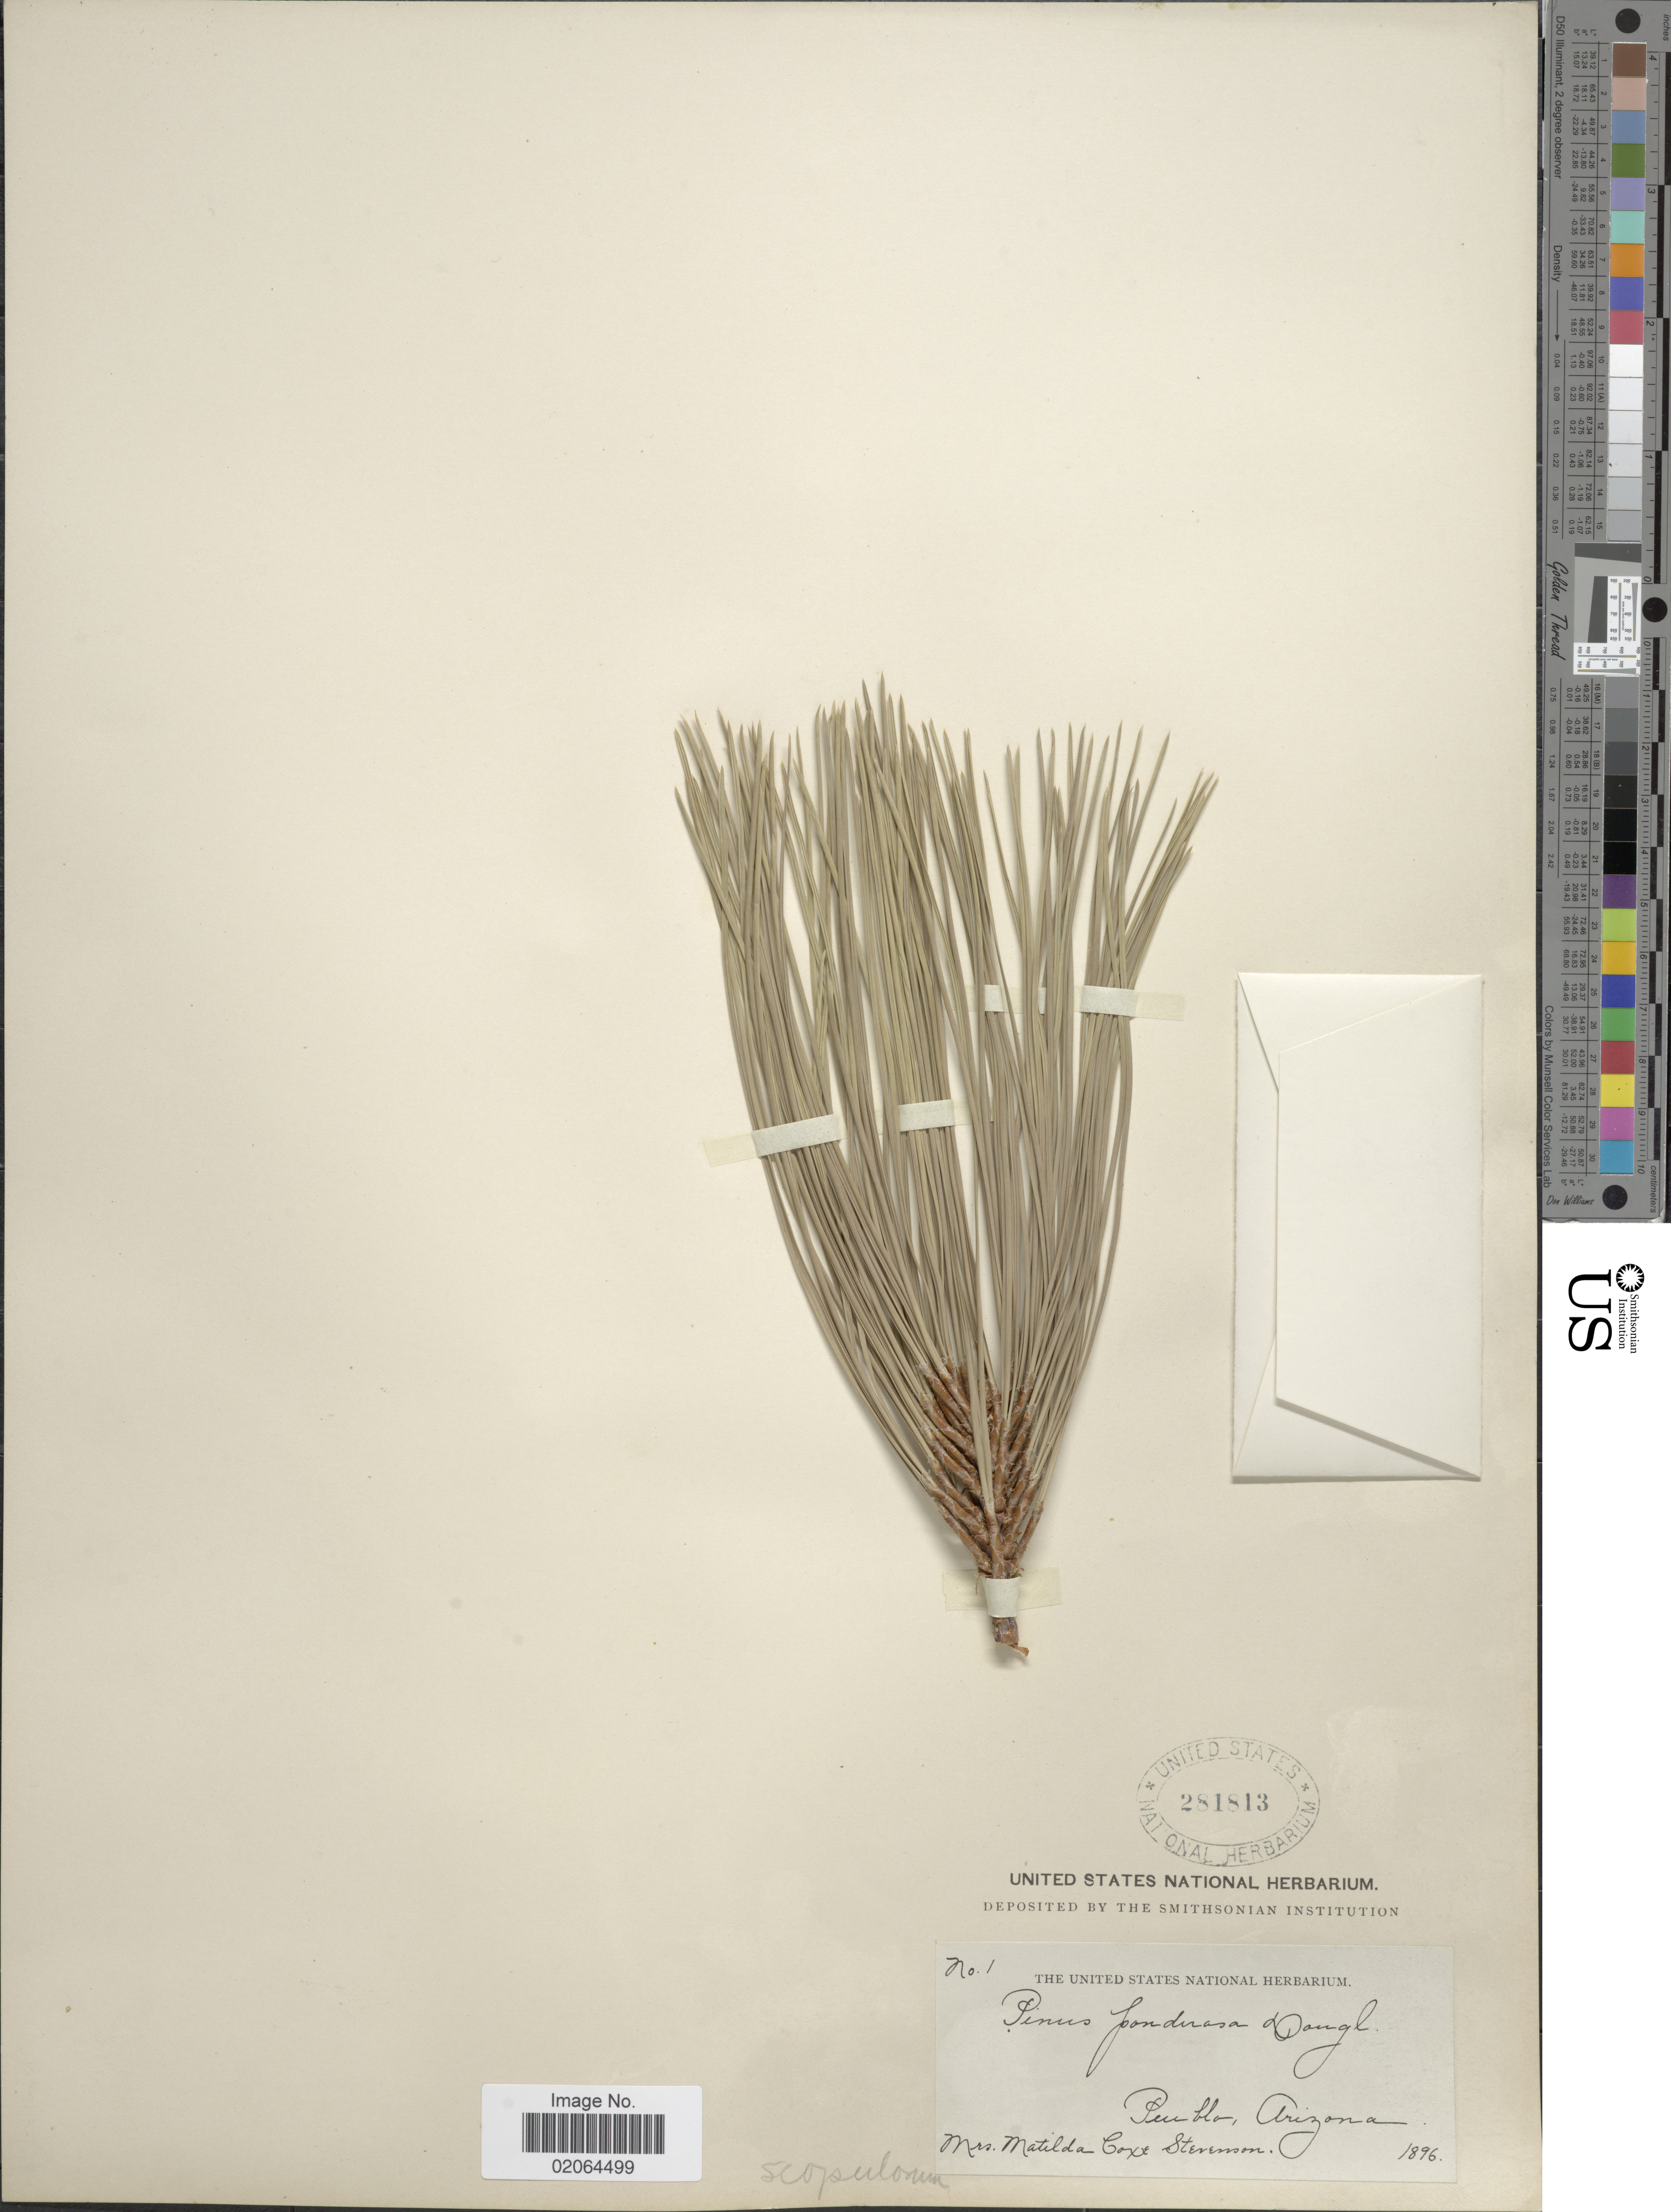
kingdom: Plantae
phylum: Tracheophyta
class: Pinopsida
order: Pinales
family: Pinaceae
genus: Pinus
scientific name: Pinus ponderosa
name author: Douglas ex C. Lawson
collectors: M. Stevenson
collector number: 1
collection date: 1896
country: United States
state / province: Arizona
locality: Puebla, Arizona.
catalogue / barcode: US 281813